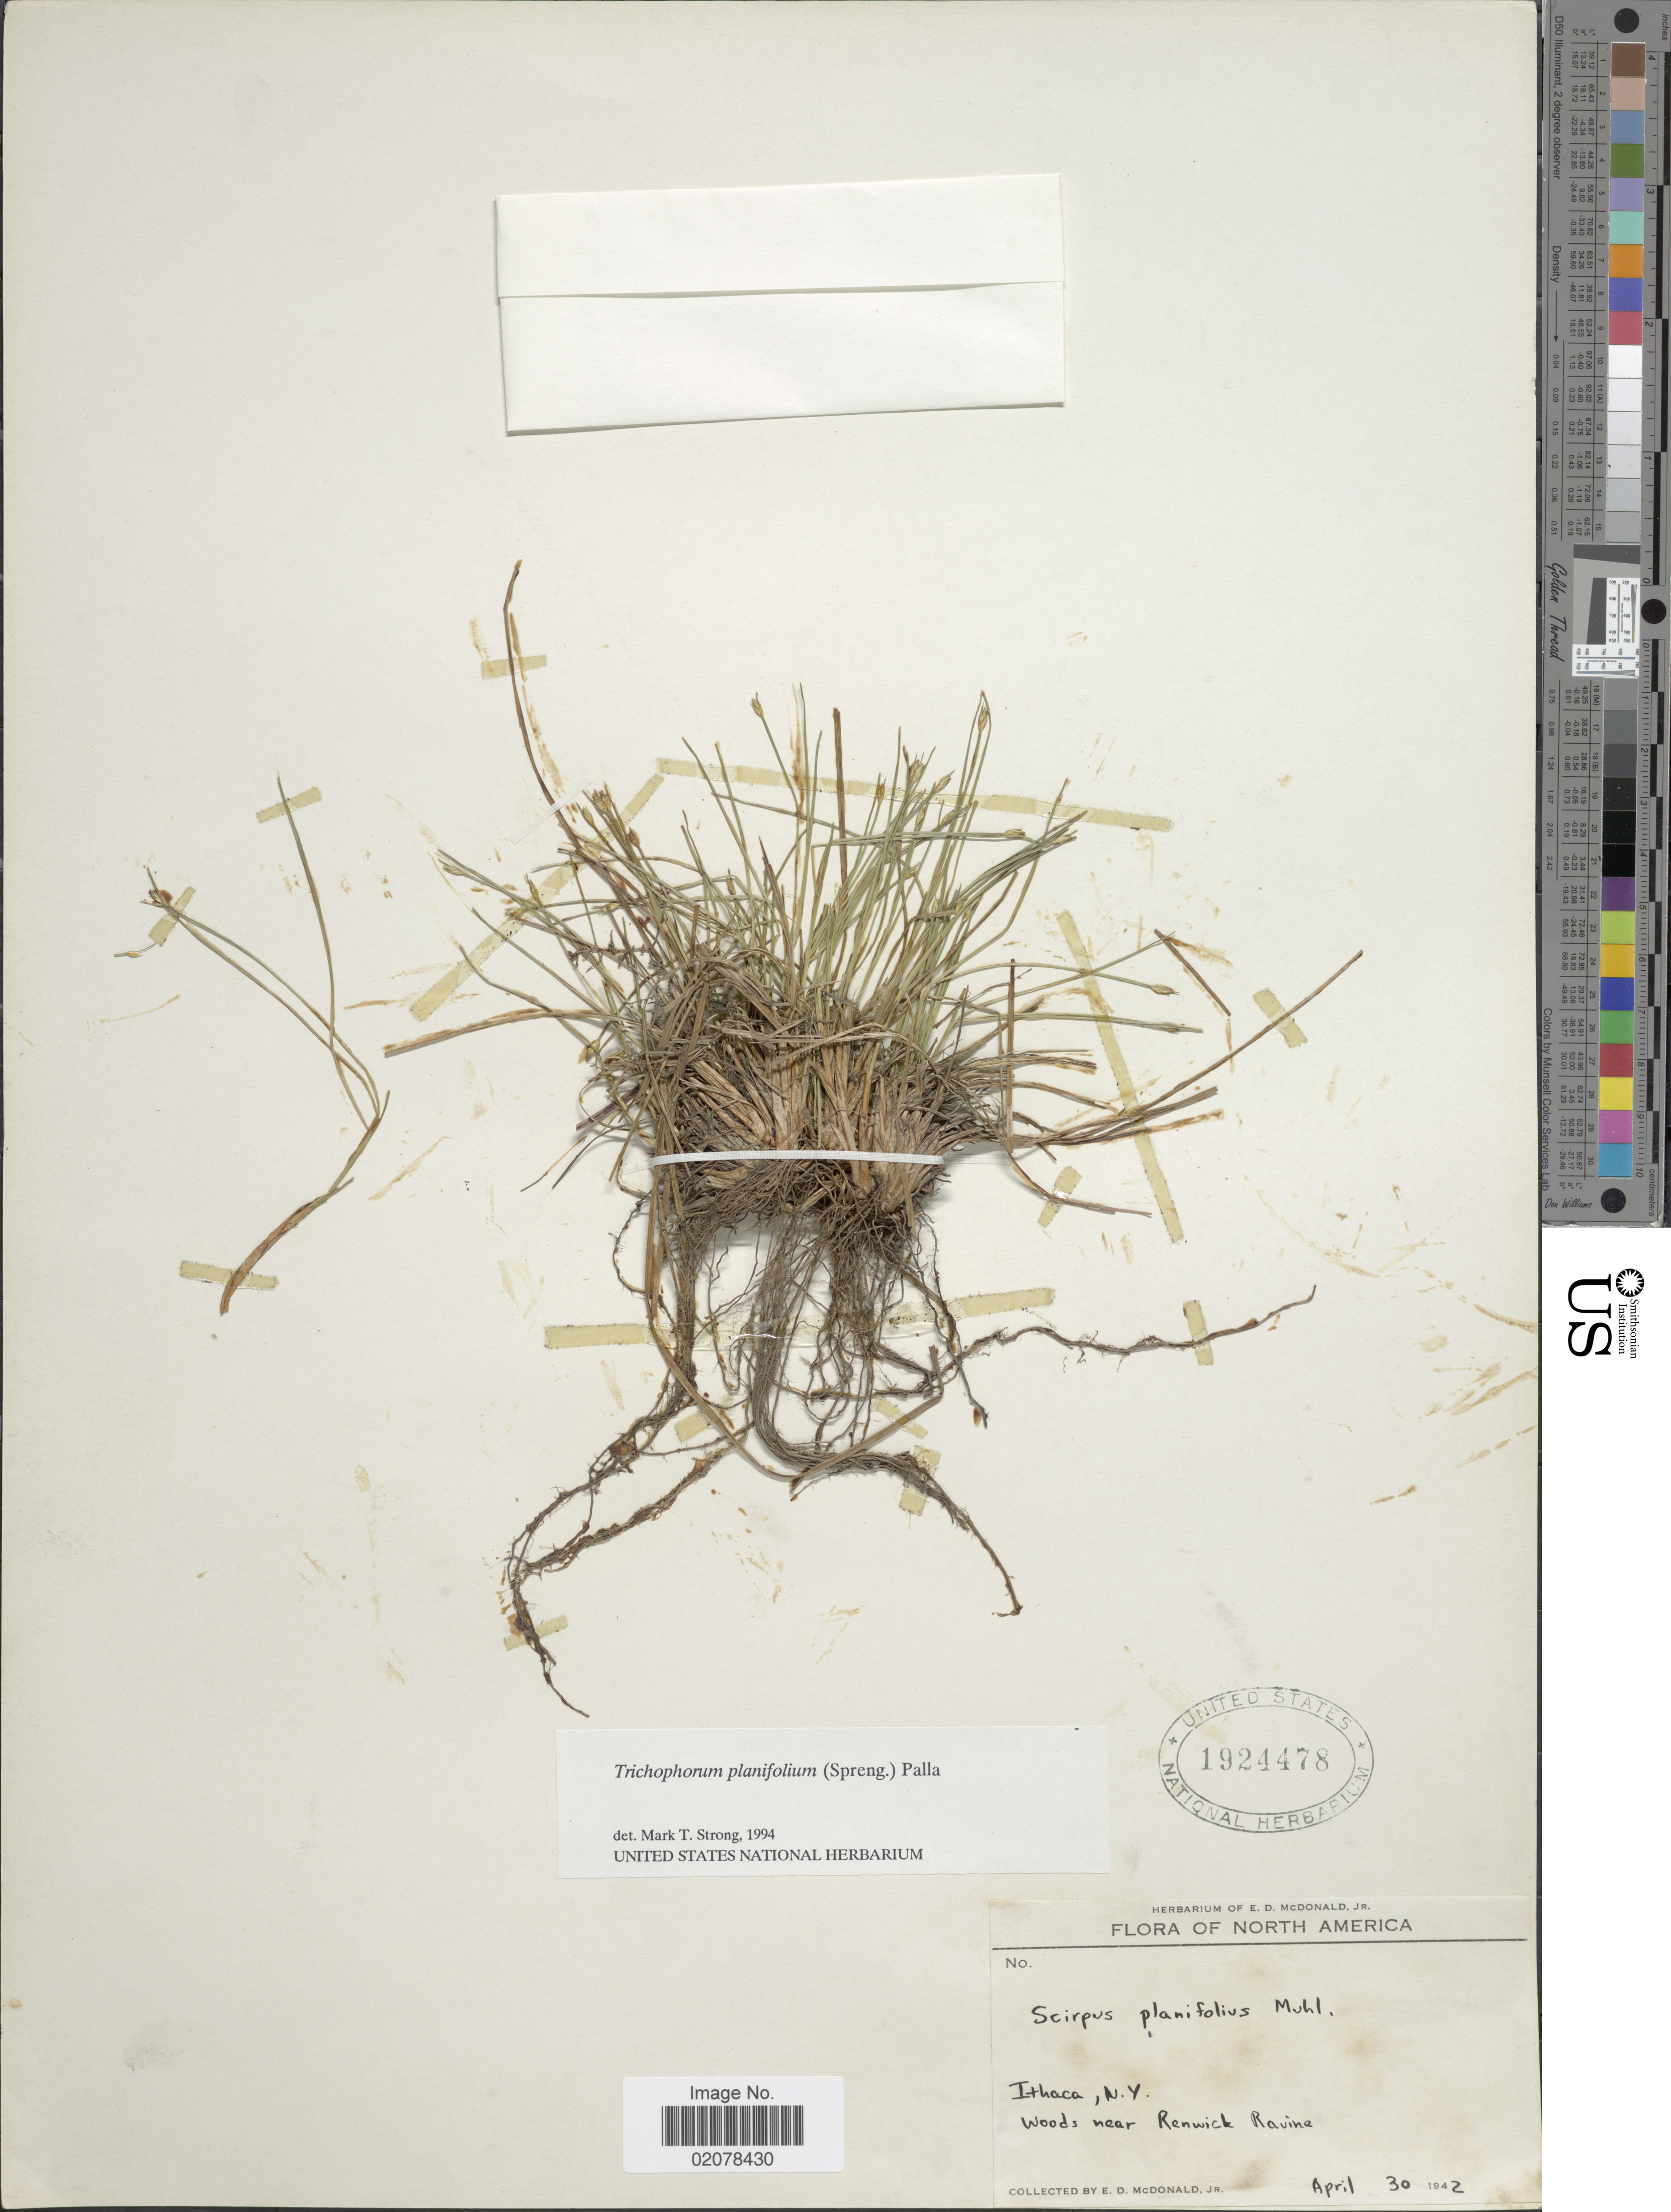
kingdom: Plantae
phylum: Tracheophyta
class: Liliopsida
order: Poales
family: Cyperaceae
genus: Trichophorum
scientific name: Trichophorum planifolium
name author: (Spreng.) Palla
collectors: E. D. McDonald Jr.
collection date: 1942-04-30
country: United States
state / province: New York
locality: Ithaca, woods near Renwick Ravine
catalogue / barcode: US 1924478